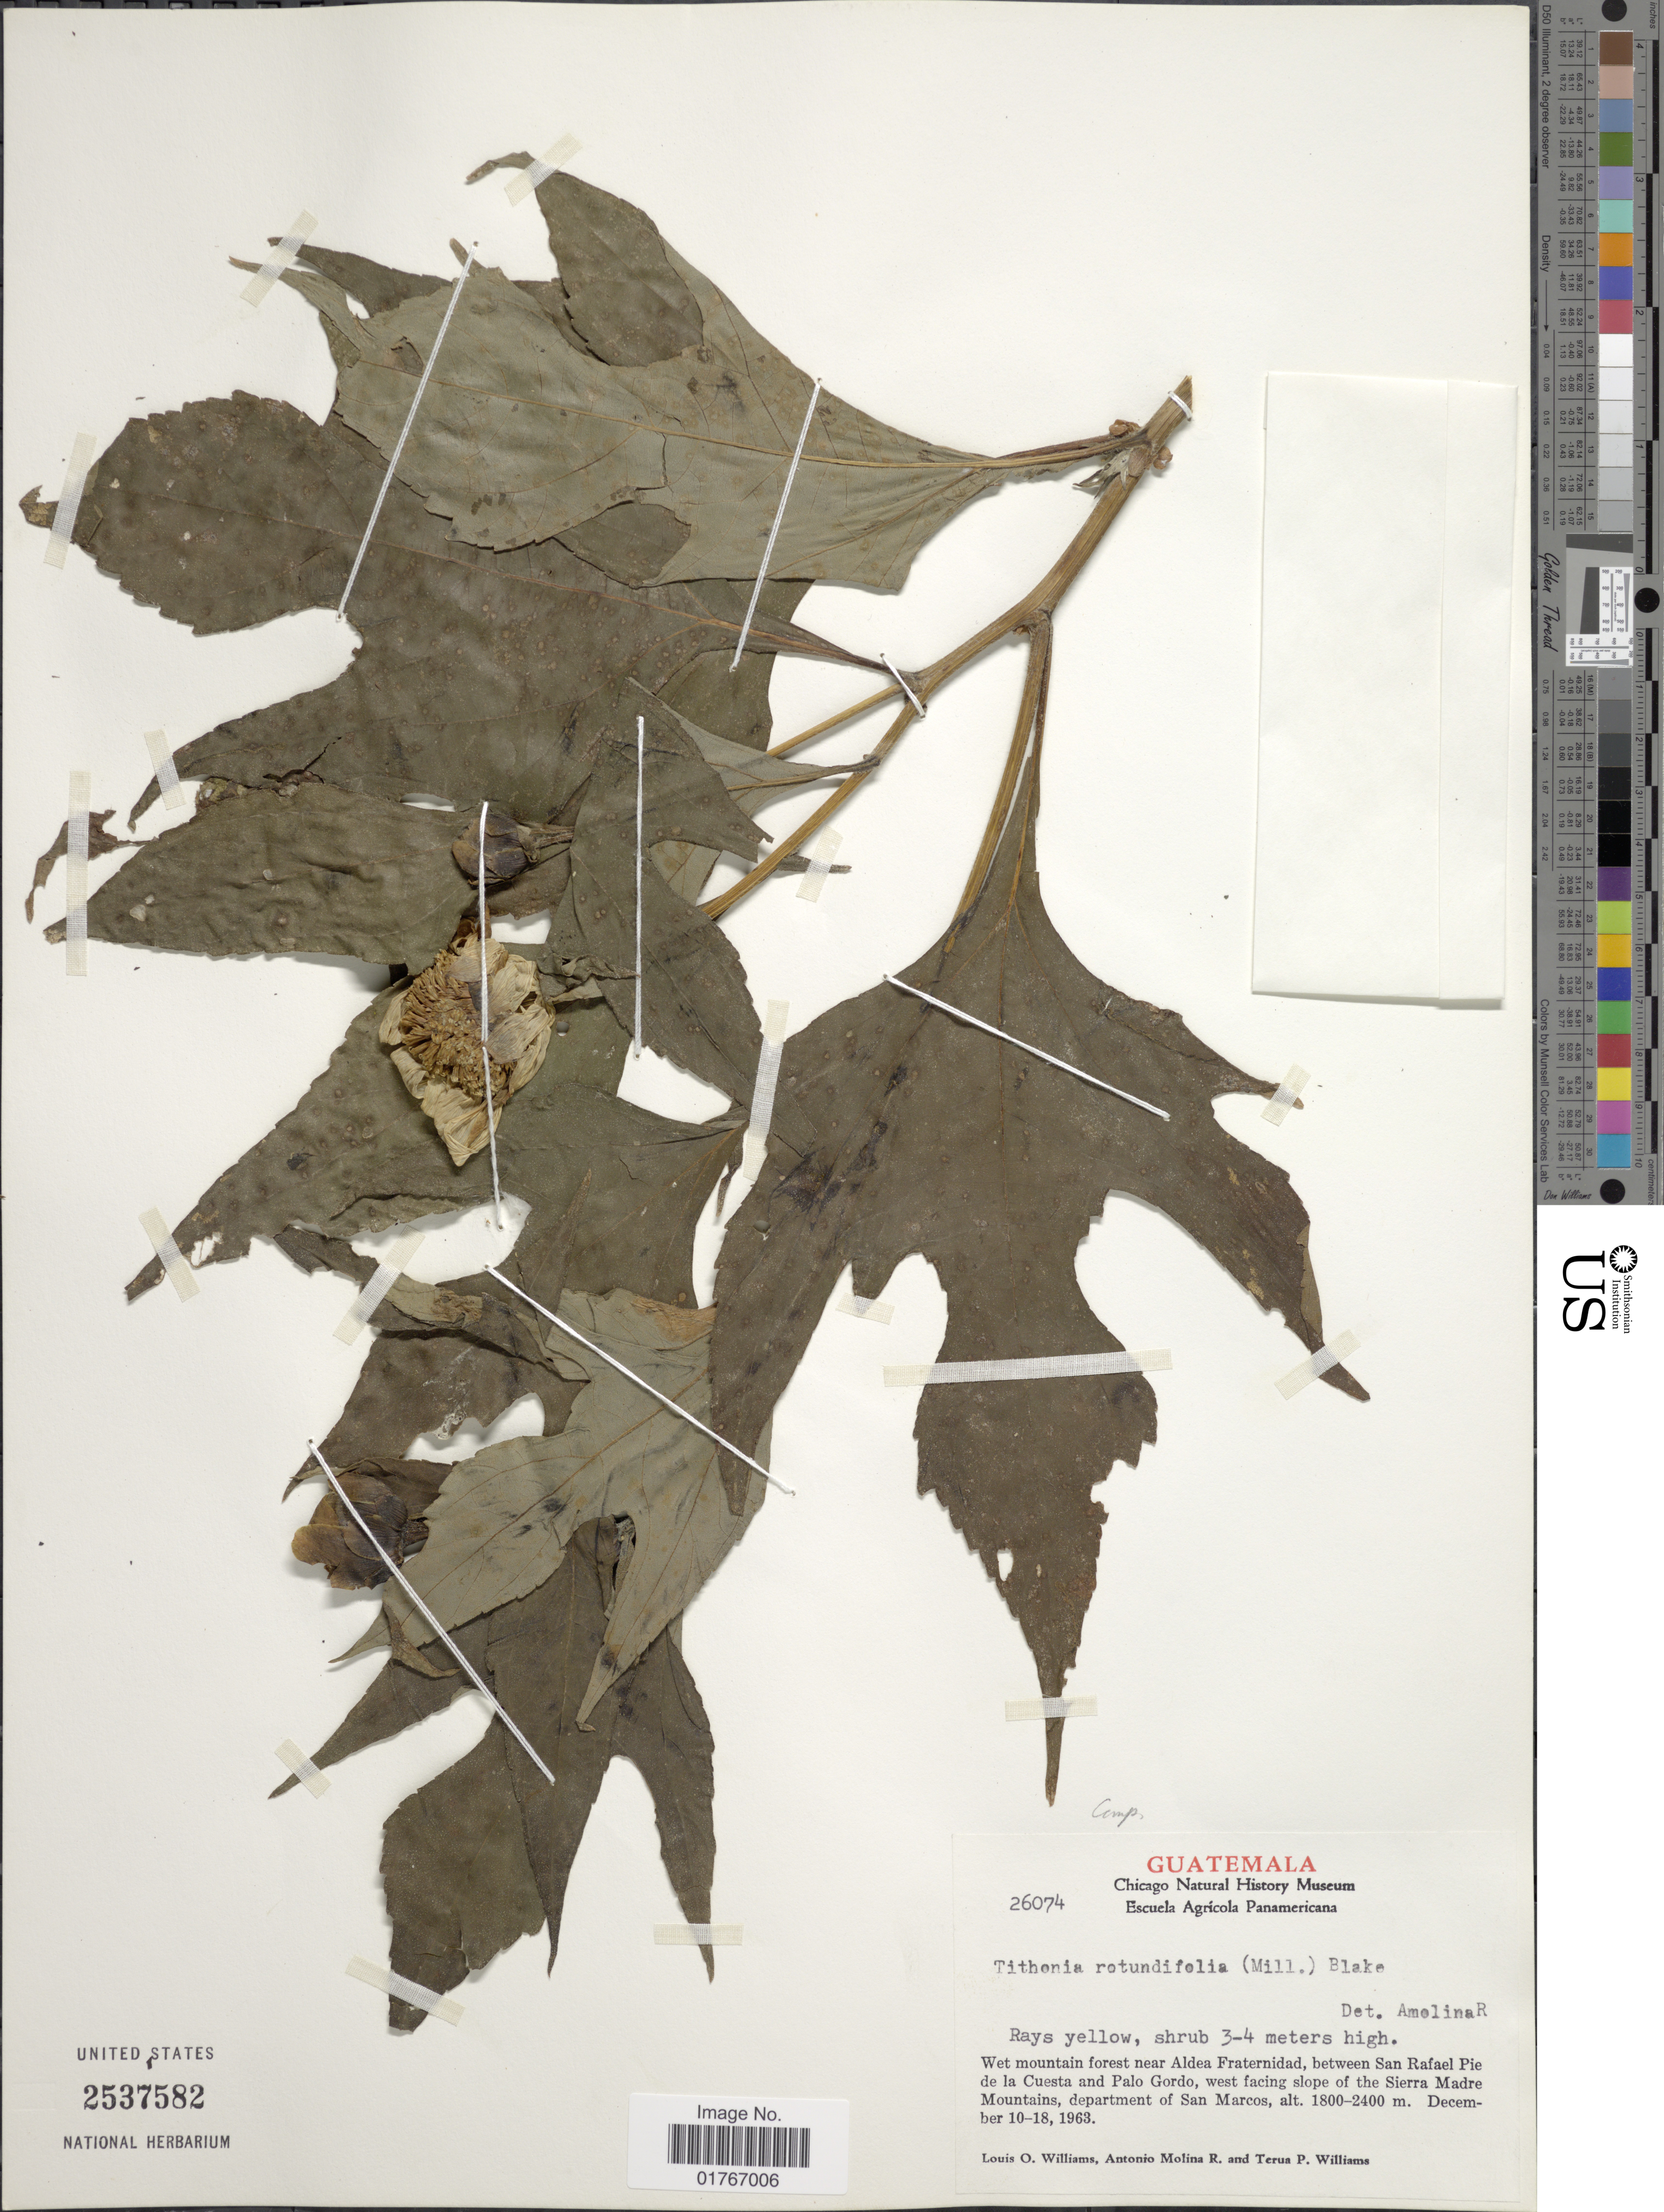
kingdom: Plantae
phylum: Tracheophyta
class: Magnoliopsida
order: Asterales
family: Asteraceae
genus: Tithonia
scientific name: Tithonia rotundifolia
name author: (Mill.) S.F. Blake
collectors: L. O. Williams, A. Molina R. & T. P. Williams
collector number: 26074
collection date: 1963-12-10/1963-12-18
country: Guatemala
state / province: San Marcos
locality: Wet mountain forest near Aldea Fraternidad, between San Rafael Pie de la Cuesta and Palo Gordo, west facing slope of the Sierra Madre Mountains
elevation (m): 1800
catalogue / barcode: US 2537582